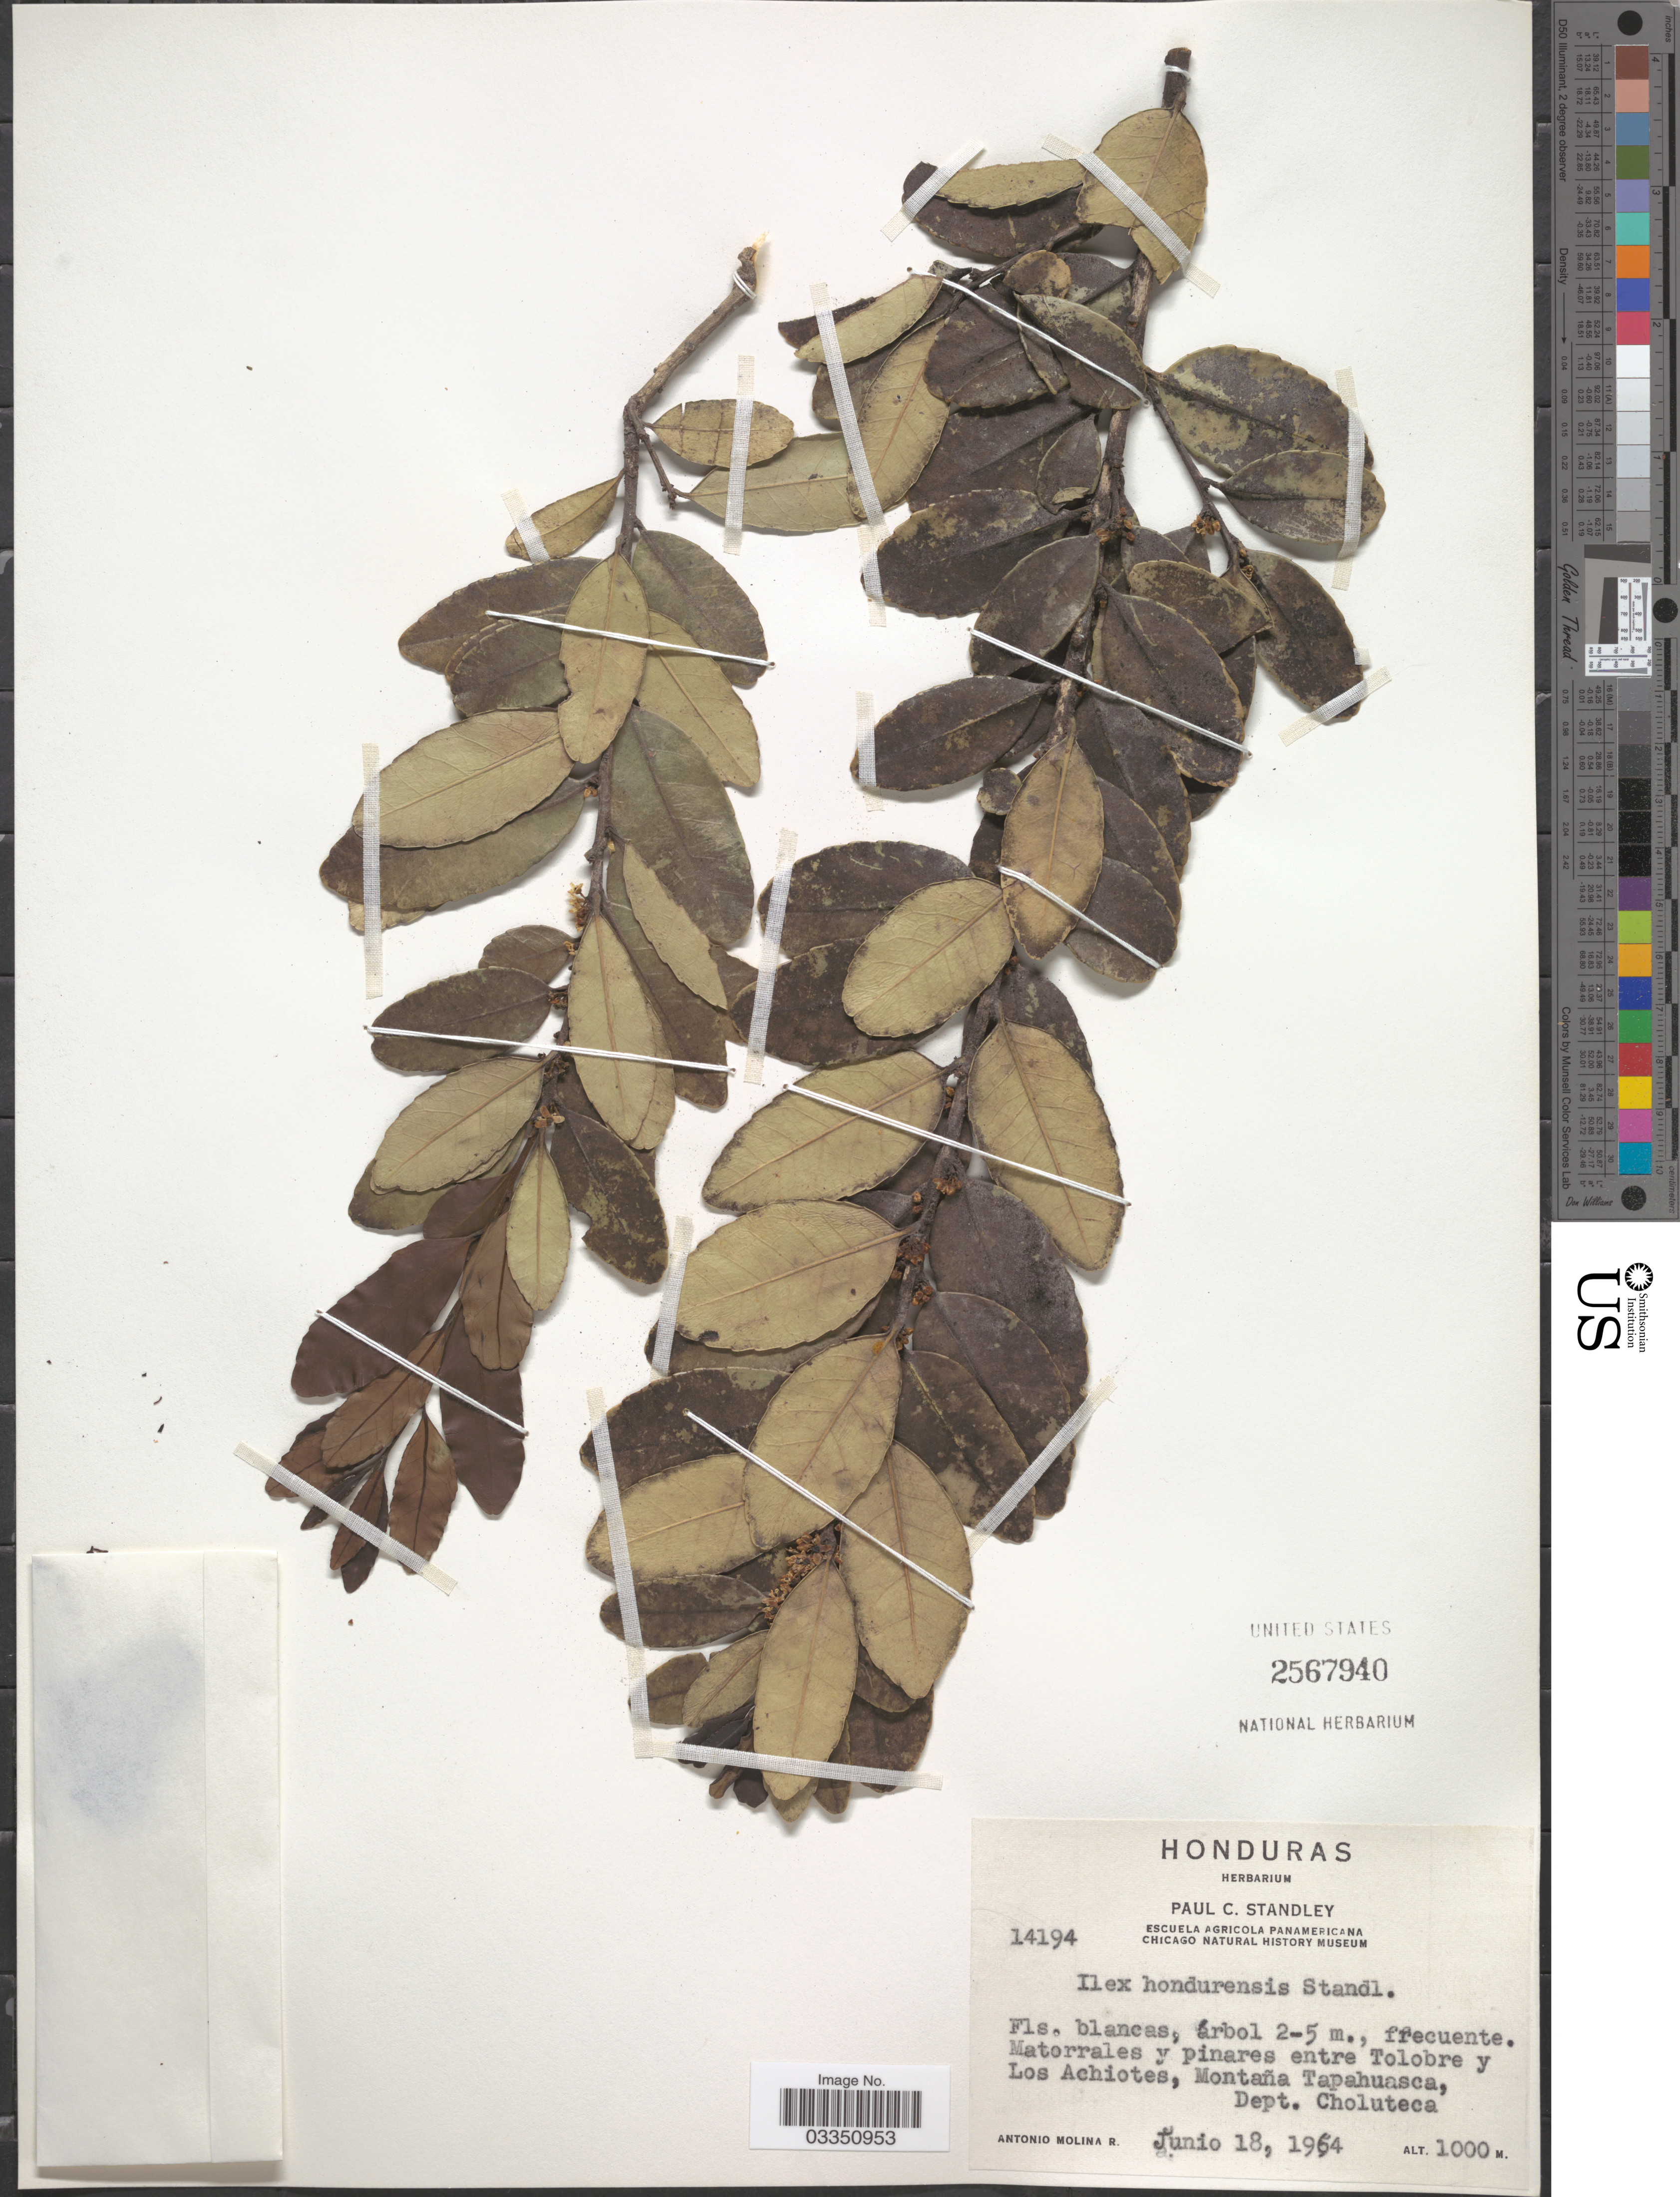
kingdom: Plantae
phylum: Tracheophyta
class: Magnoliopsida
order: Aquifoliales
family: Aquifoliaceae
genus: Ilex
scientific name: Ilex hondurensis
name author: Standl. ex Yunck.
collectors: A. Molina R.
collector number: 14194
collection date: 1964-06-18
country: Honduras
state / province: Choluteca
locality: Matorrales y pinares entre Tolobre y Los Achiotes, Montaña Tapahuasca, Dept. Choluteca.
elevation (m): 1000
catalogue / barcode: US 2567940